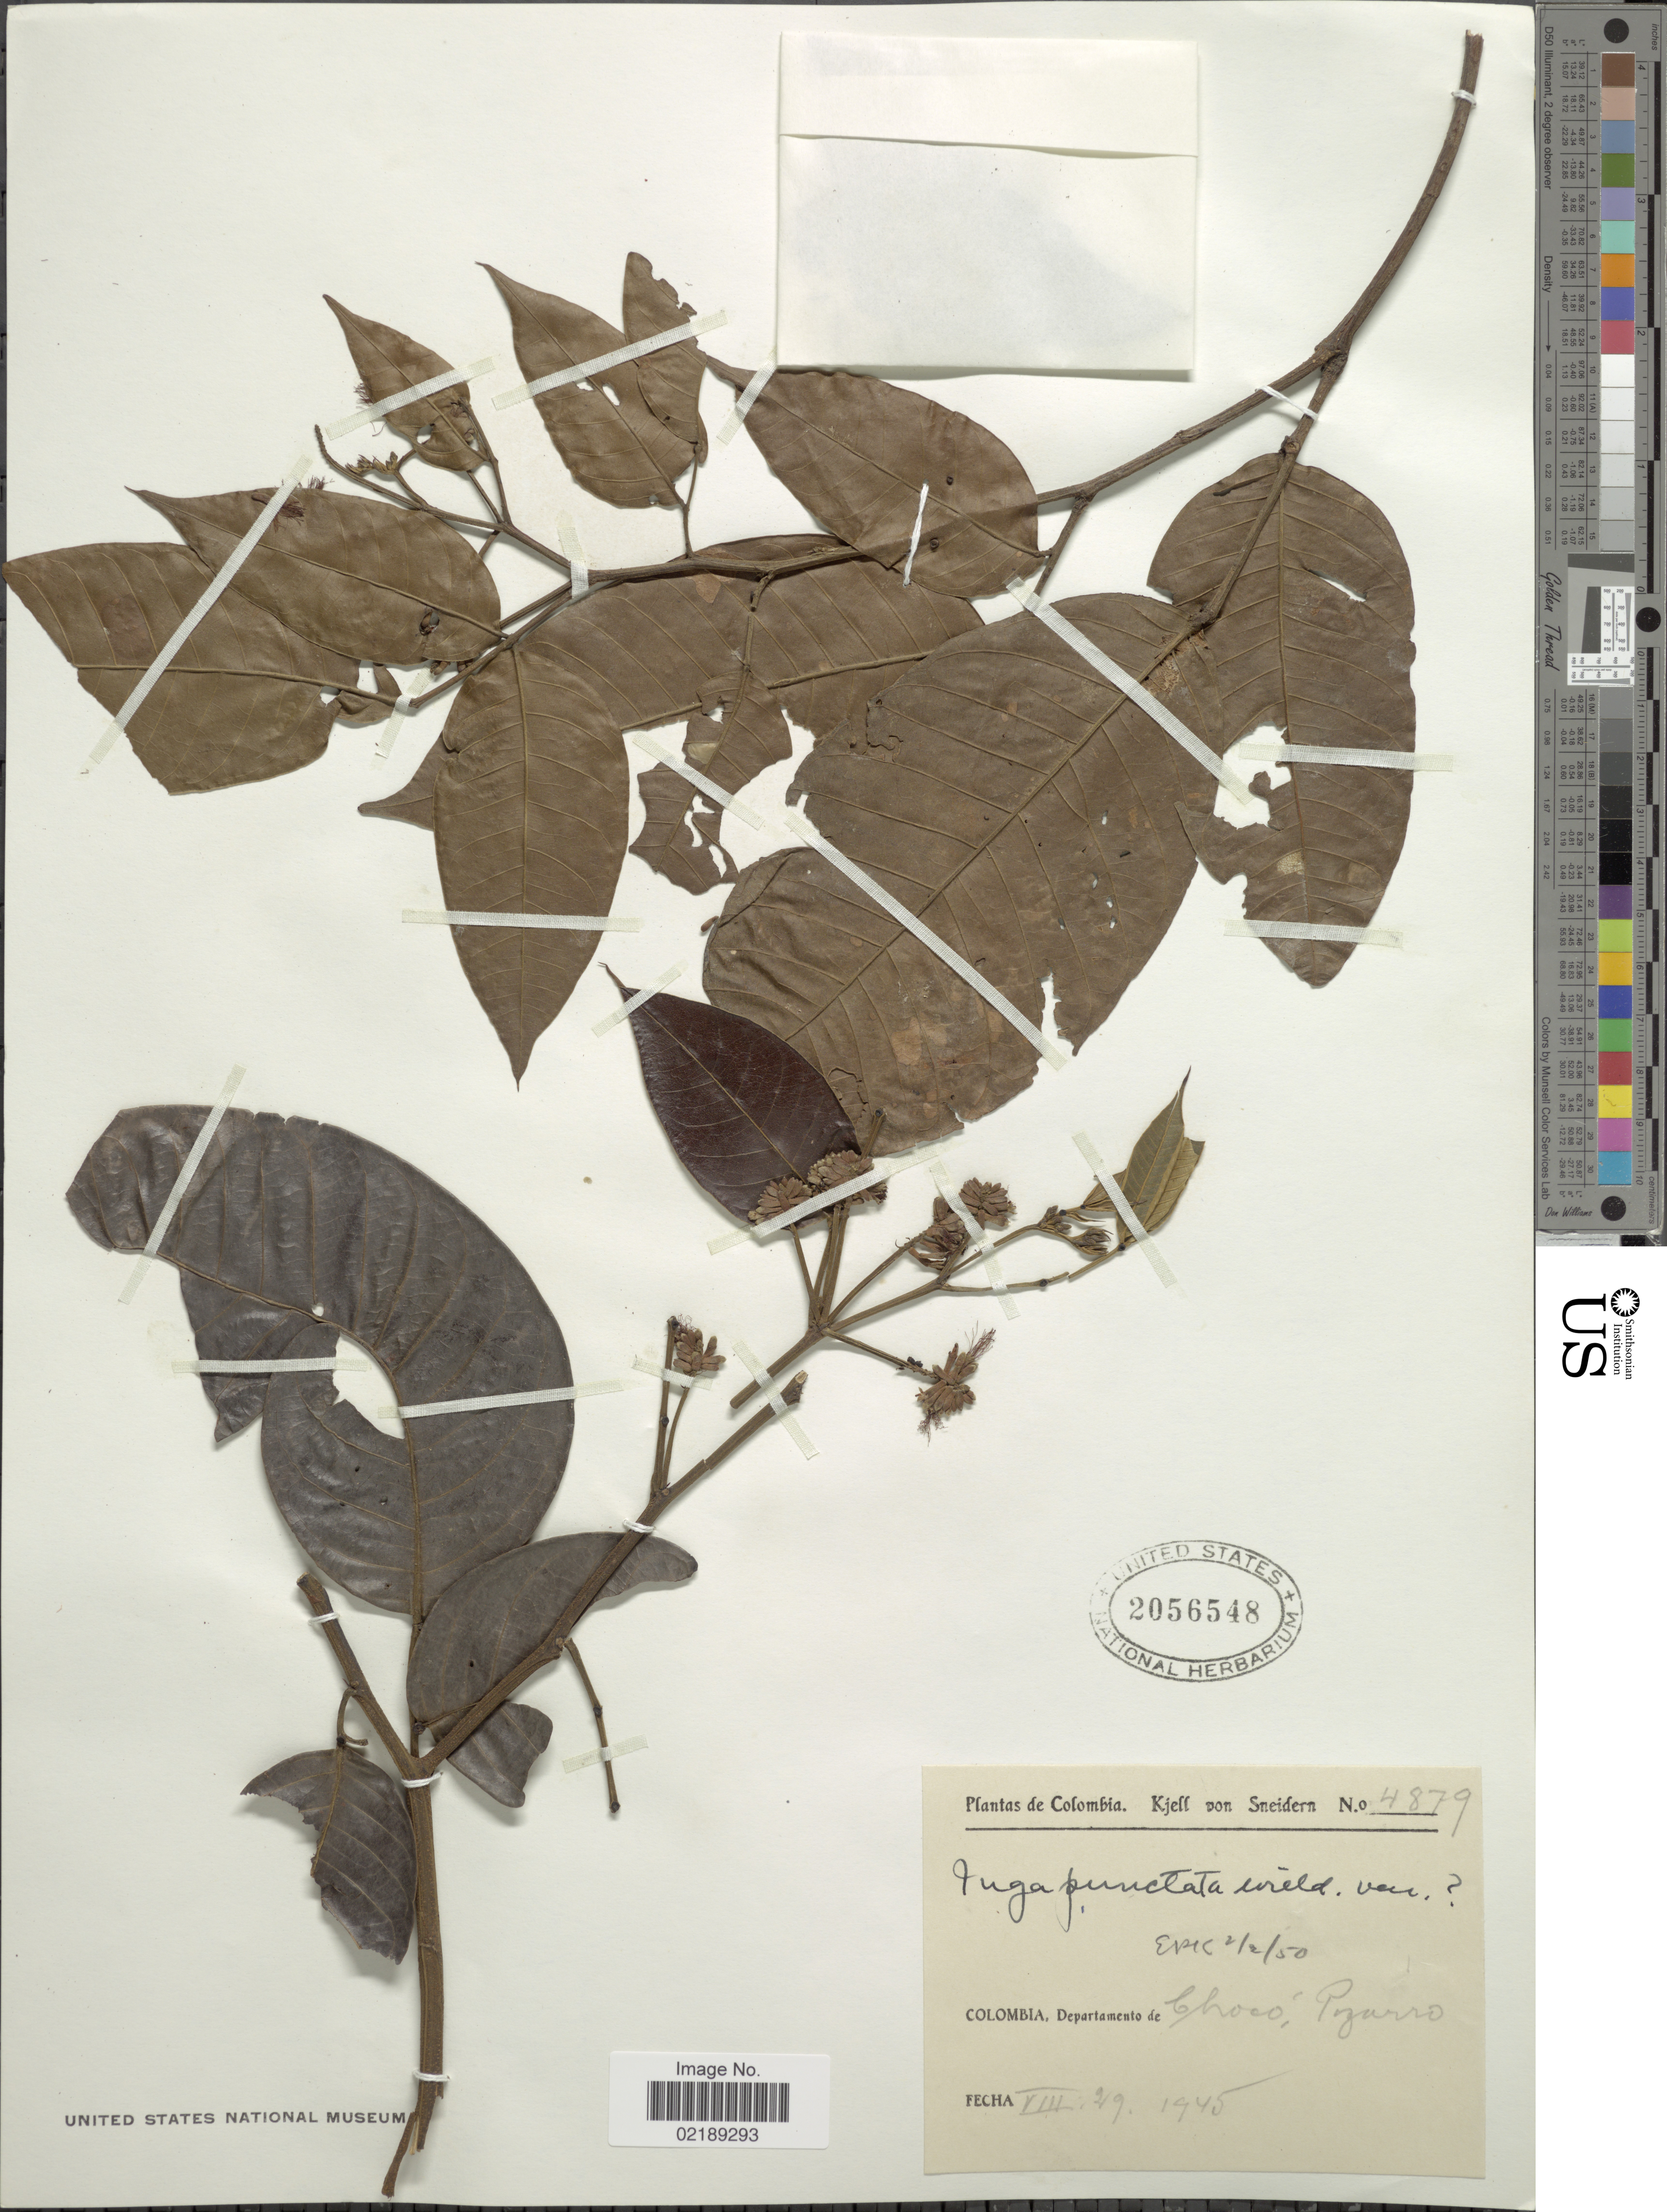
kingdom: Plantae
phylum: Tracheophyta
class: Magnoliopsida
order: Fabales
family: Fabaceae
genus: Inga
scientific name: Inga punctata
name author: Willd.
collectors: K. von Sneidern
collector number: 4879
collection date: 1945-07-29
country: Colombia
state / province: Chocó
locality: Pyarro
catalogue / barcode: US 2056548